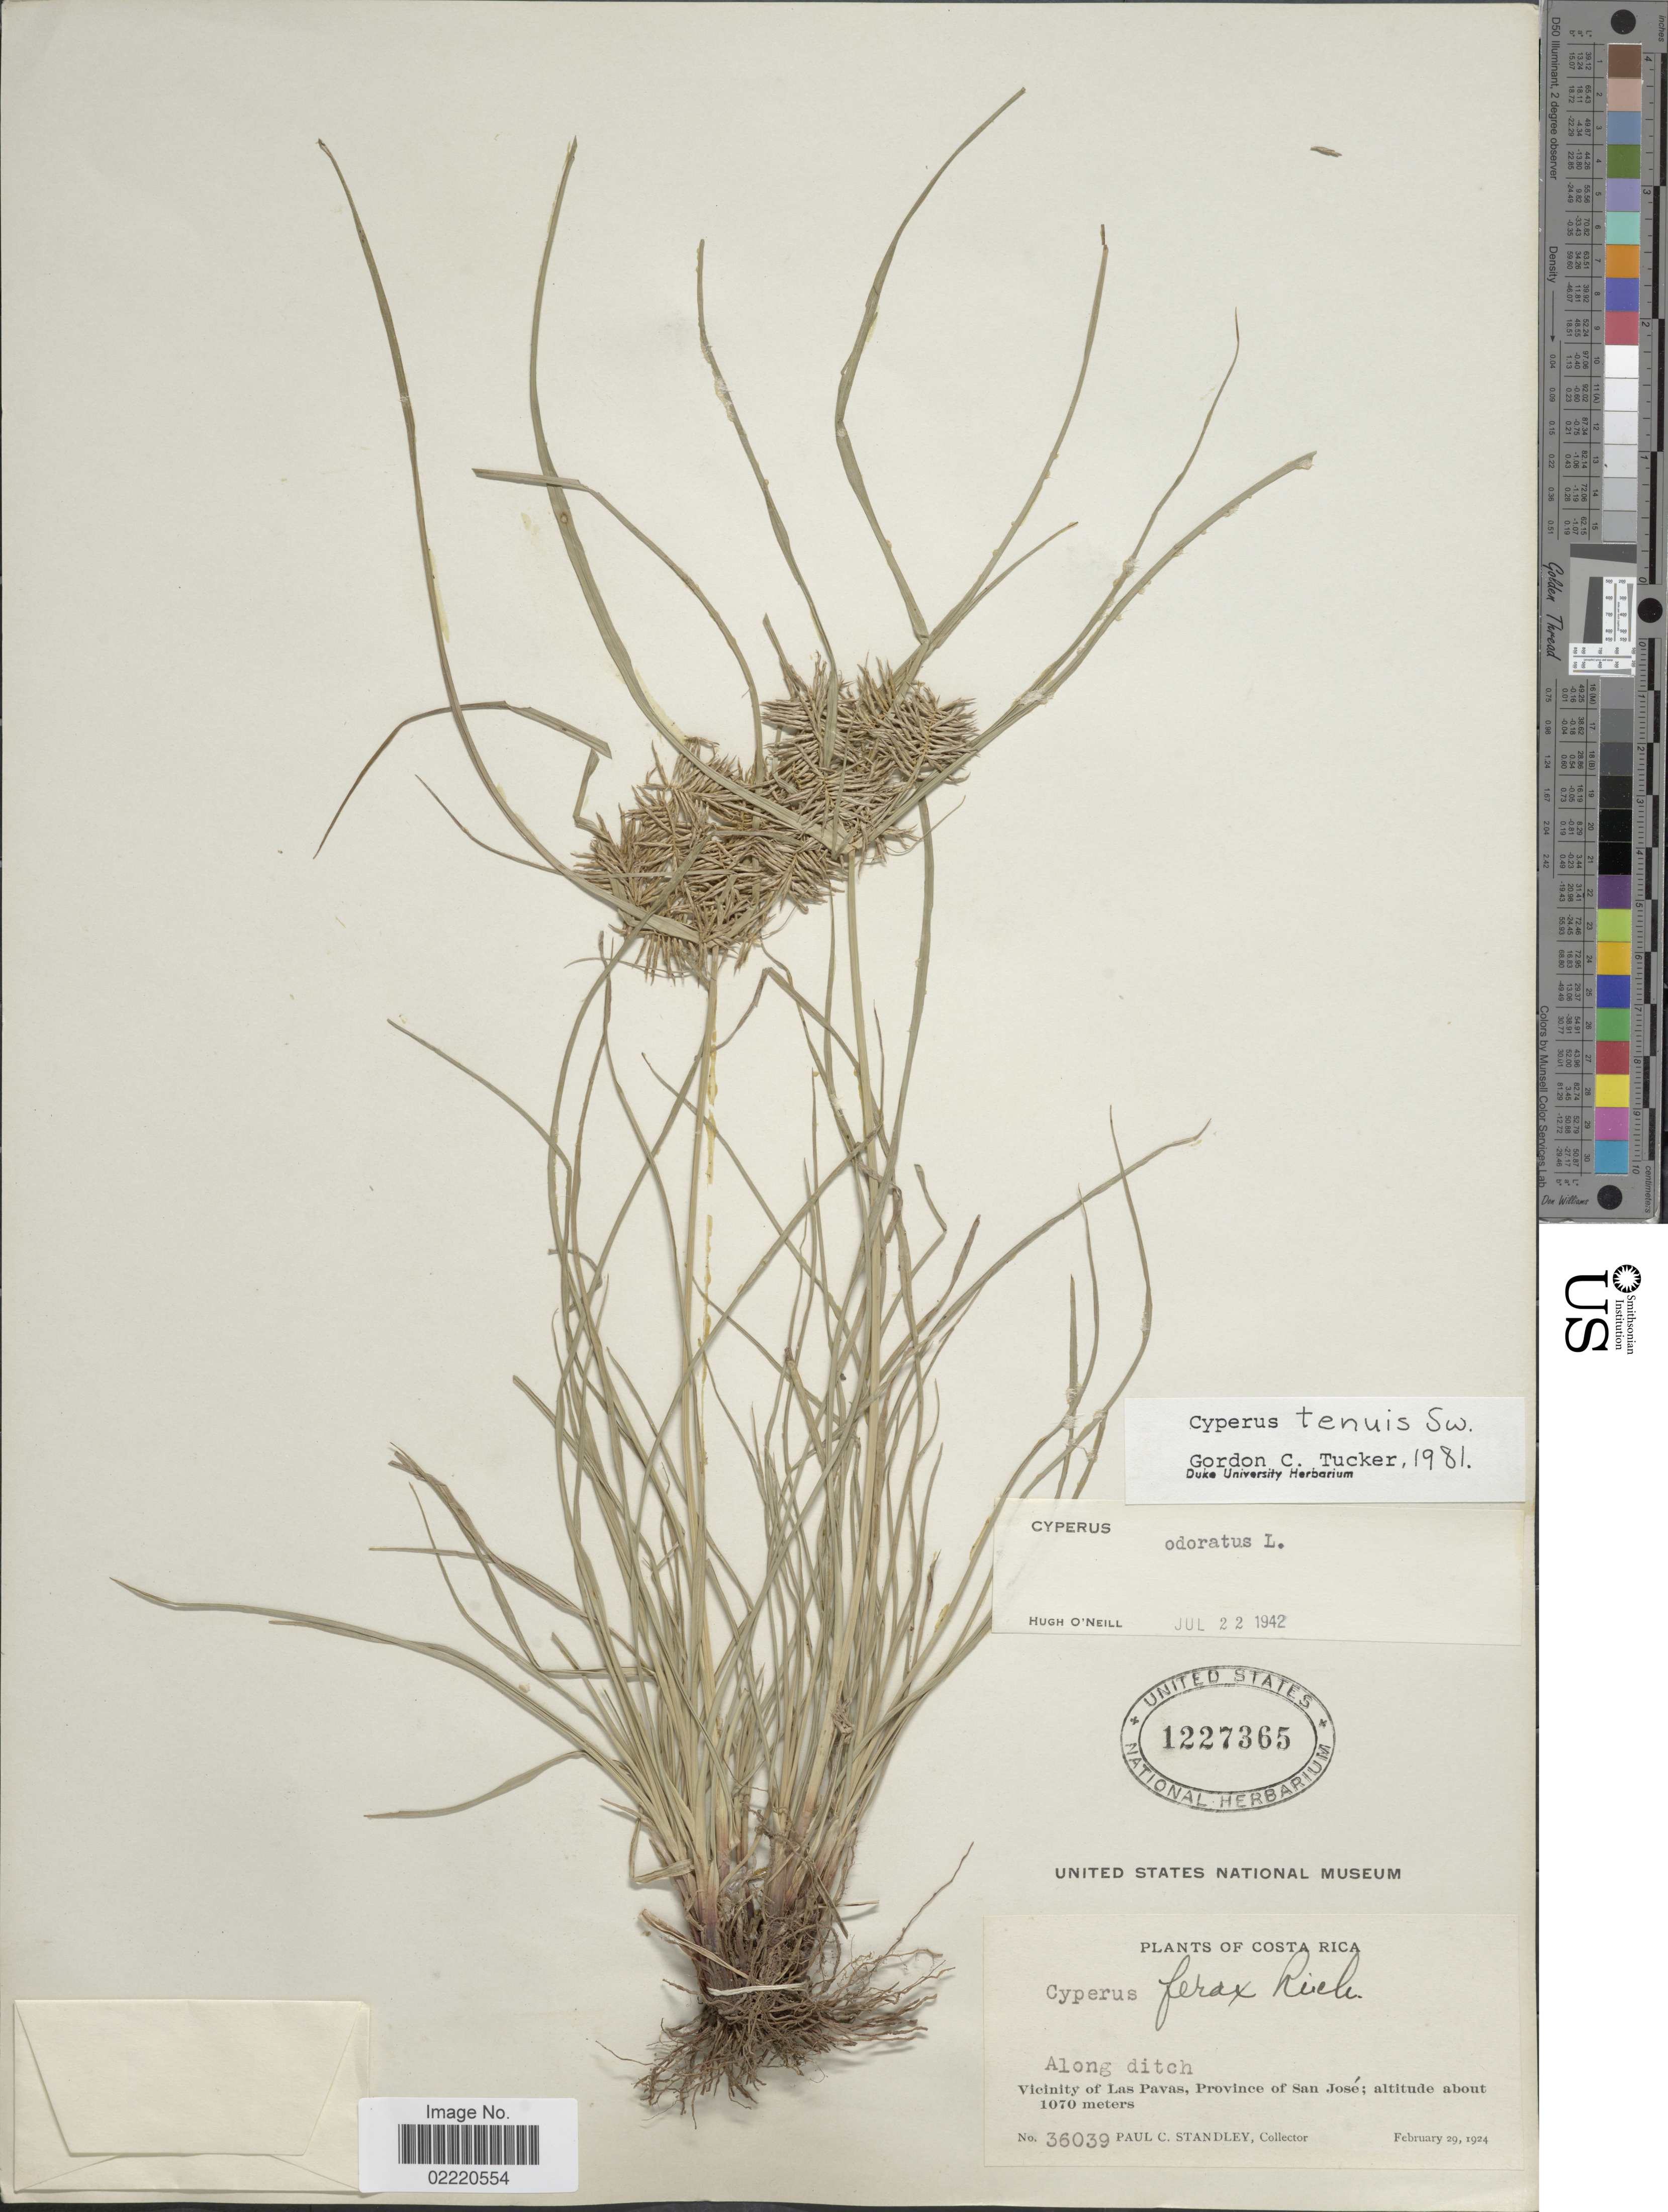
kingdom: Plantae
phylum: Tracheophyta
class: Liliopsida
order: Poales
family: Cyperaceae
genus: Cyperus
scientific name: Cyperus tenuis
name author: Sw.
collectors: P. C. Standley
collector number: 36039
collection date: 1924-02-29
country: Costa Rica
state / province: San José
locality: Along ditch, Vicinity of Las Pavas.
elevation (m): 1070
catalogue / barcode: US 1227365